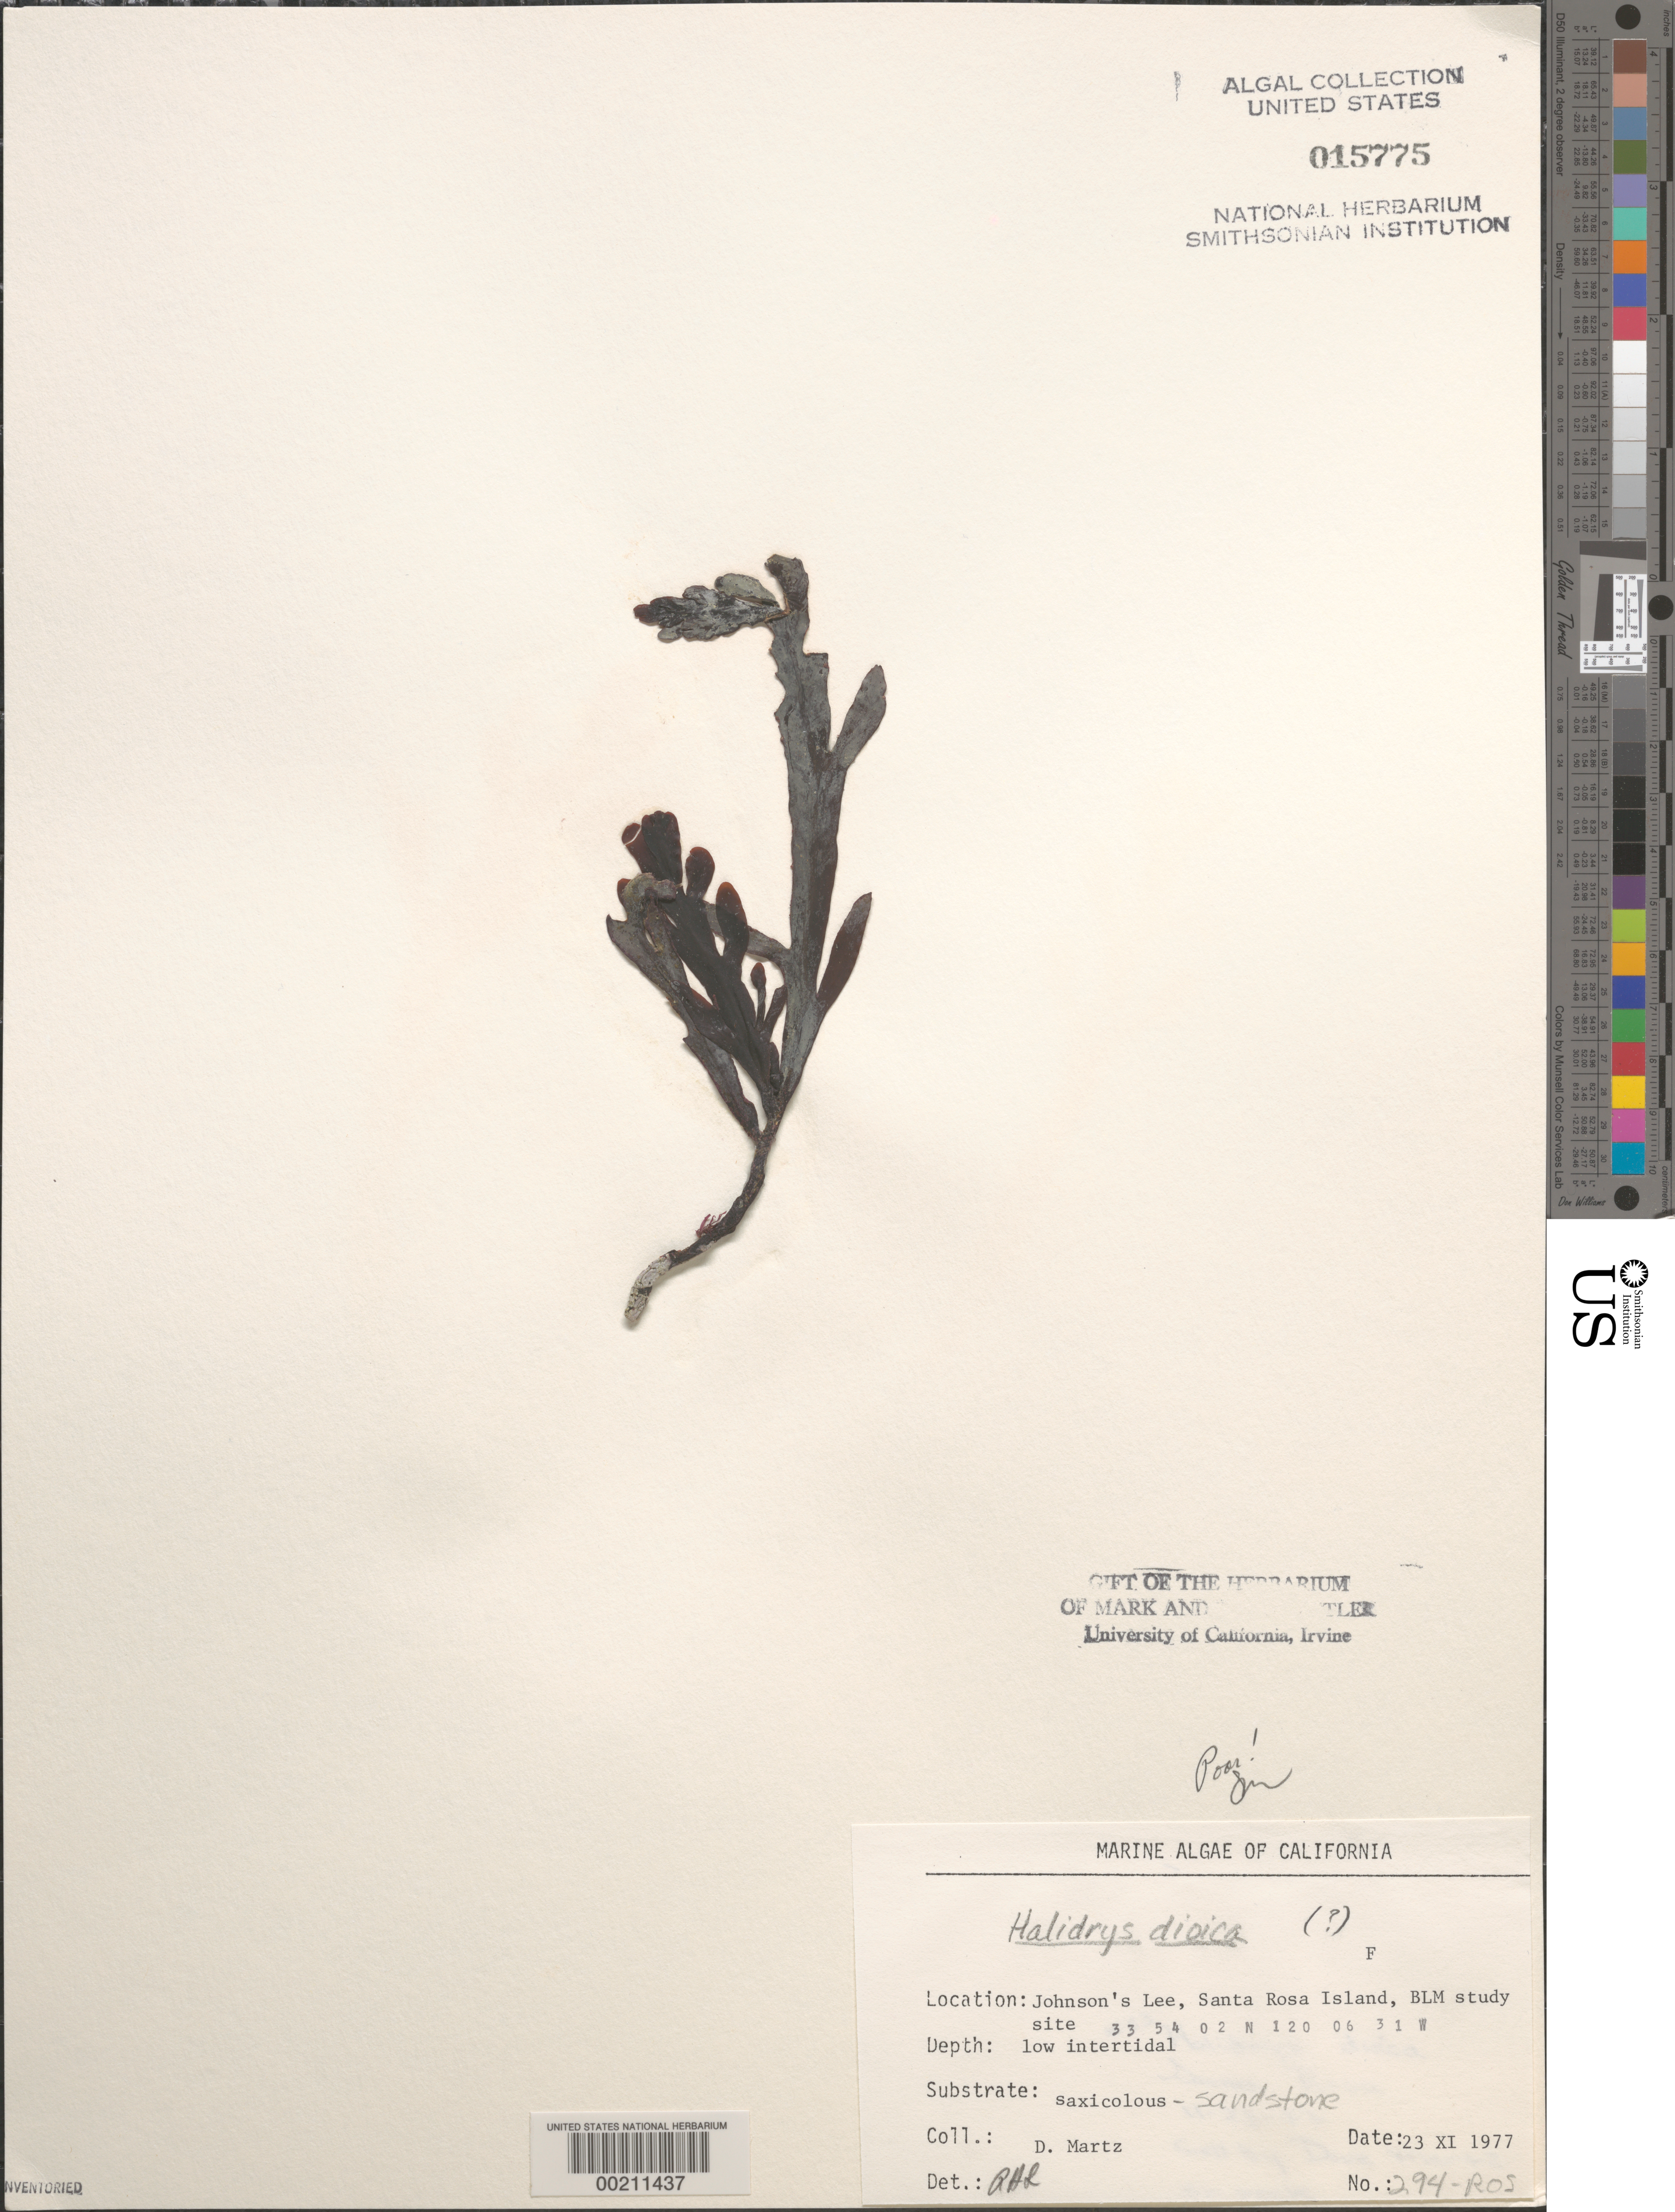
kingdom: Chromista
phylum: Ochrophyta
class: Phaeophyceae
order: Fucales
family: Sargassaceae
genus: Halidrys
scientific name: Halidrys dioica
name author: N.L. Gardner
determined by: Sims, Robert H.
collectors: D. Martz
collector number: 294-ros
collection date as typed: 23 Nov 1977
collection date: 1977-11-23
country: United States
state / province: California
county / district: Santa Barbara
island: Santa Rosa Island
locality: Johnson's Lee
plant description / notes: BLM-SOCALBIGHT Rocky Intertidal Survey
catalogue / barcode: US 15775